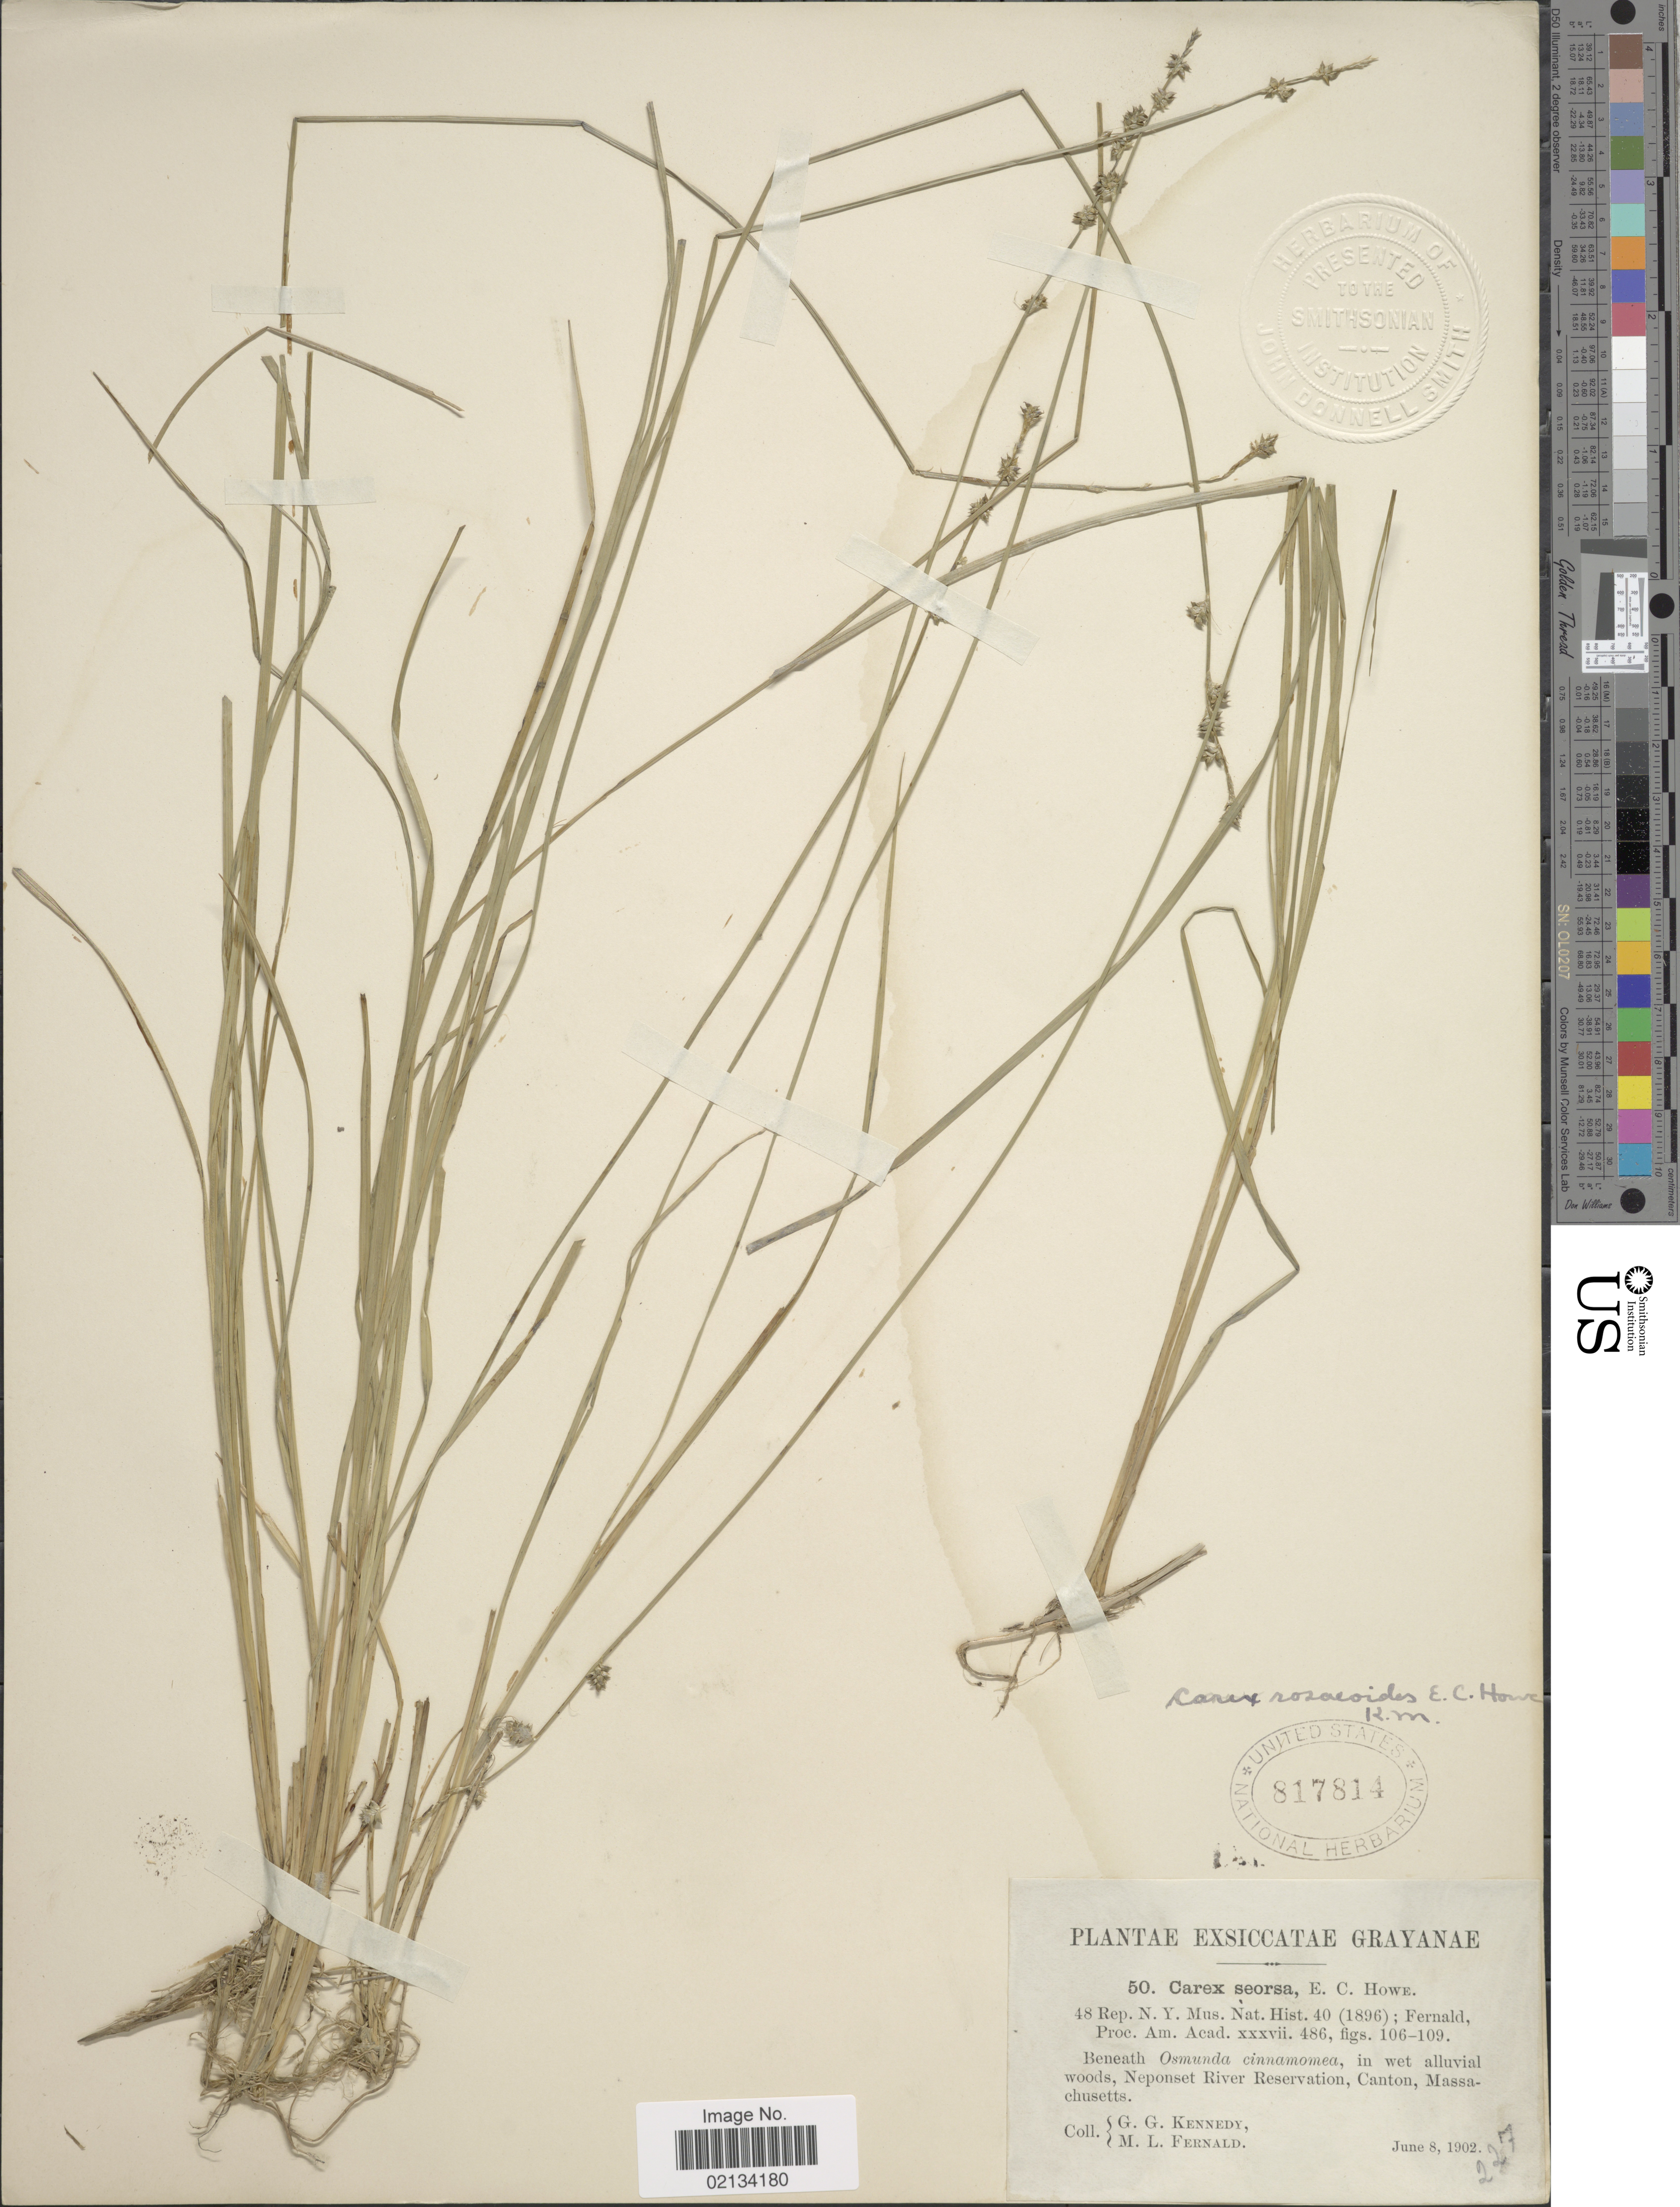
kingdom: Plantae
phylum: Tracheophyta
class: Liliopsida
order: Poales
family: Cyperaceae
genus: Carex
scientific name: Carex seorsa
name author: Howe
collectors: G. Kennedy & M. L. Fernald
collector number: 50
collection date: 1902-06-08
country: United States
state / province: Massachusetts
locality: Neponset River Reservation, Canton.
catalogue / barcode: US 817814